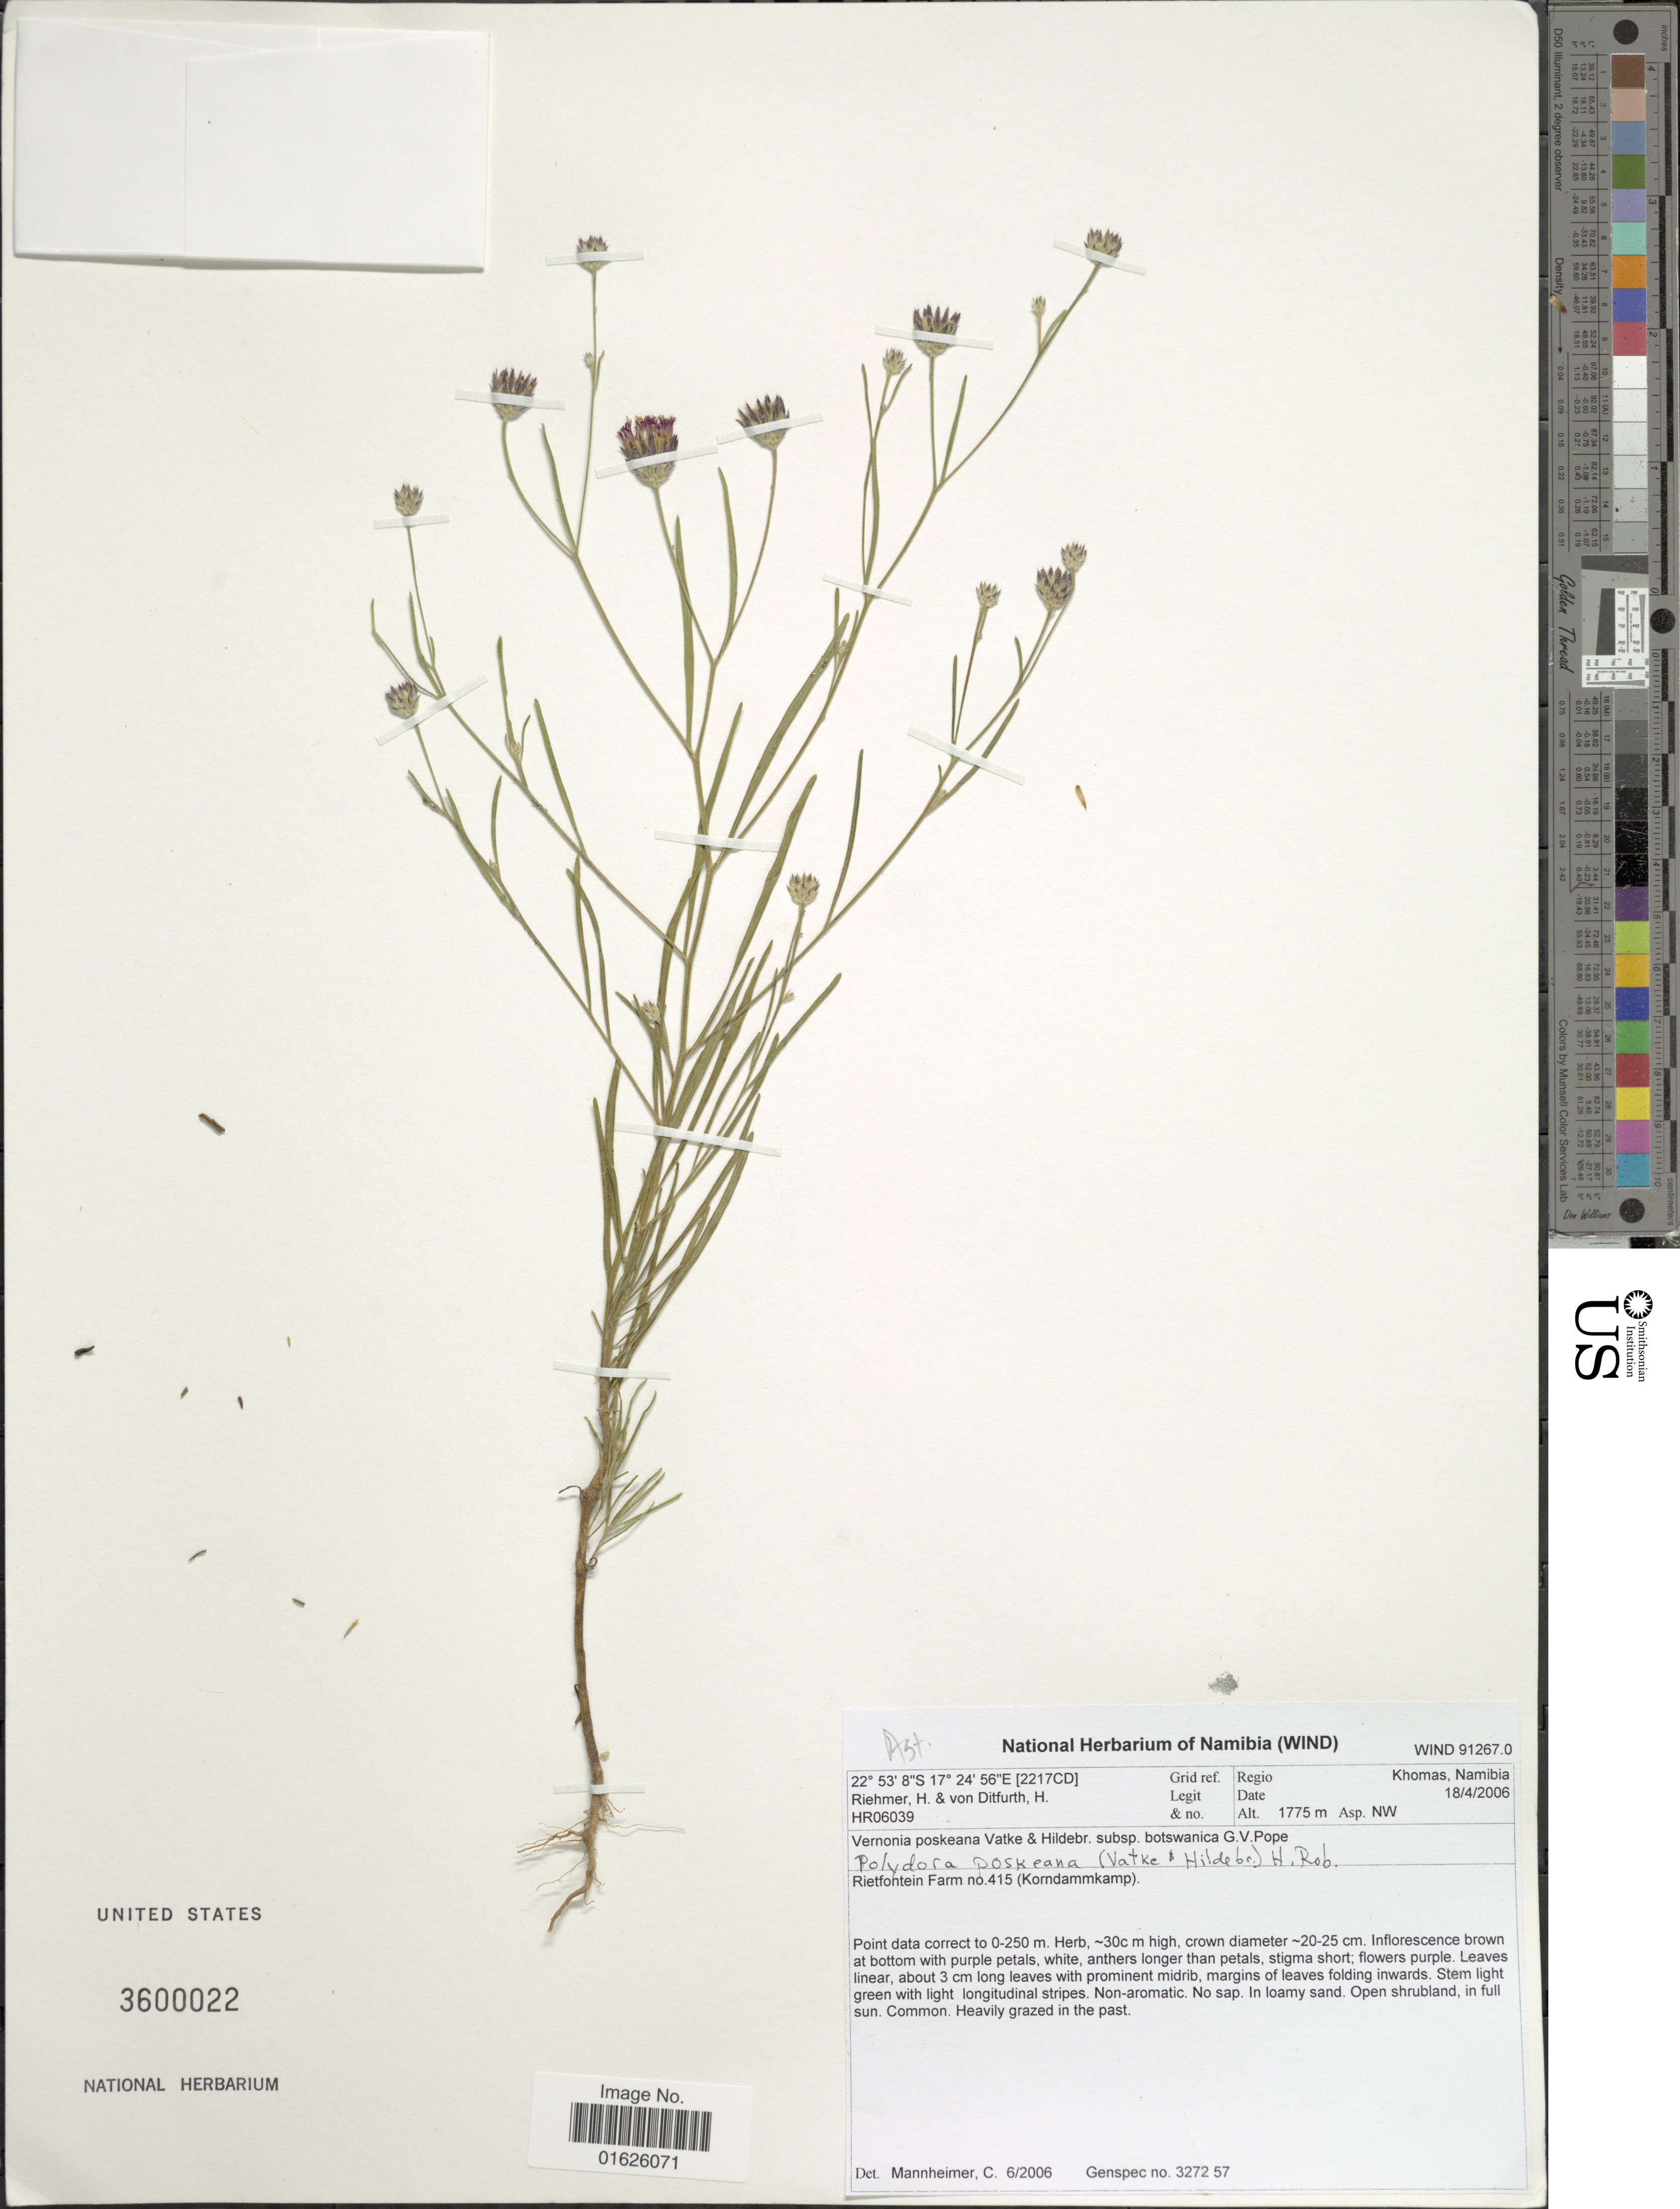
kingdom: Plantae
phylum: Tracheophyta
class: Magnoliopsida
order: Asterales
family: Asteraceae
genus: Polydora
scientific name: Polydora steetziana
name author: (Oliv. & Hiern) H. Rob.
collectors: H. Riehmer & H. Ditfurth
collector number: HR 06039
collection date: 2006-04-18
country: Namibia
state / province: Khomas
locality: Namibia, Rietfontein Farm mn. 415 ( Korndammkamp ).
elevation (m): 1775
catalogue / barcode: US 3600022